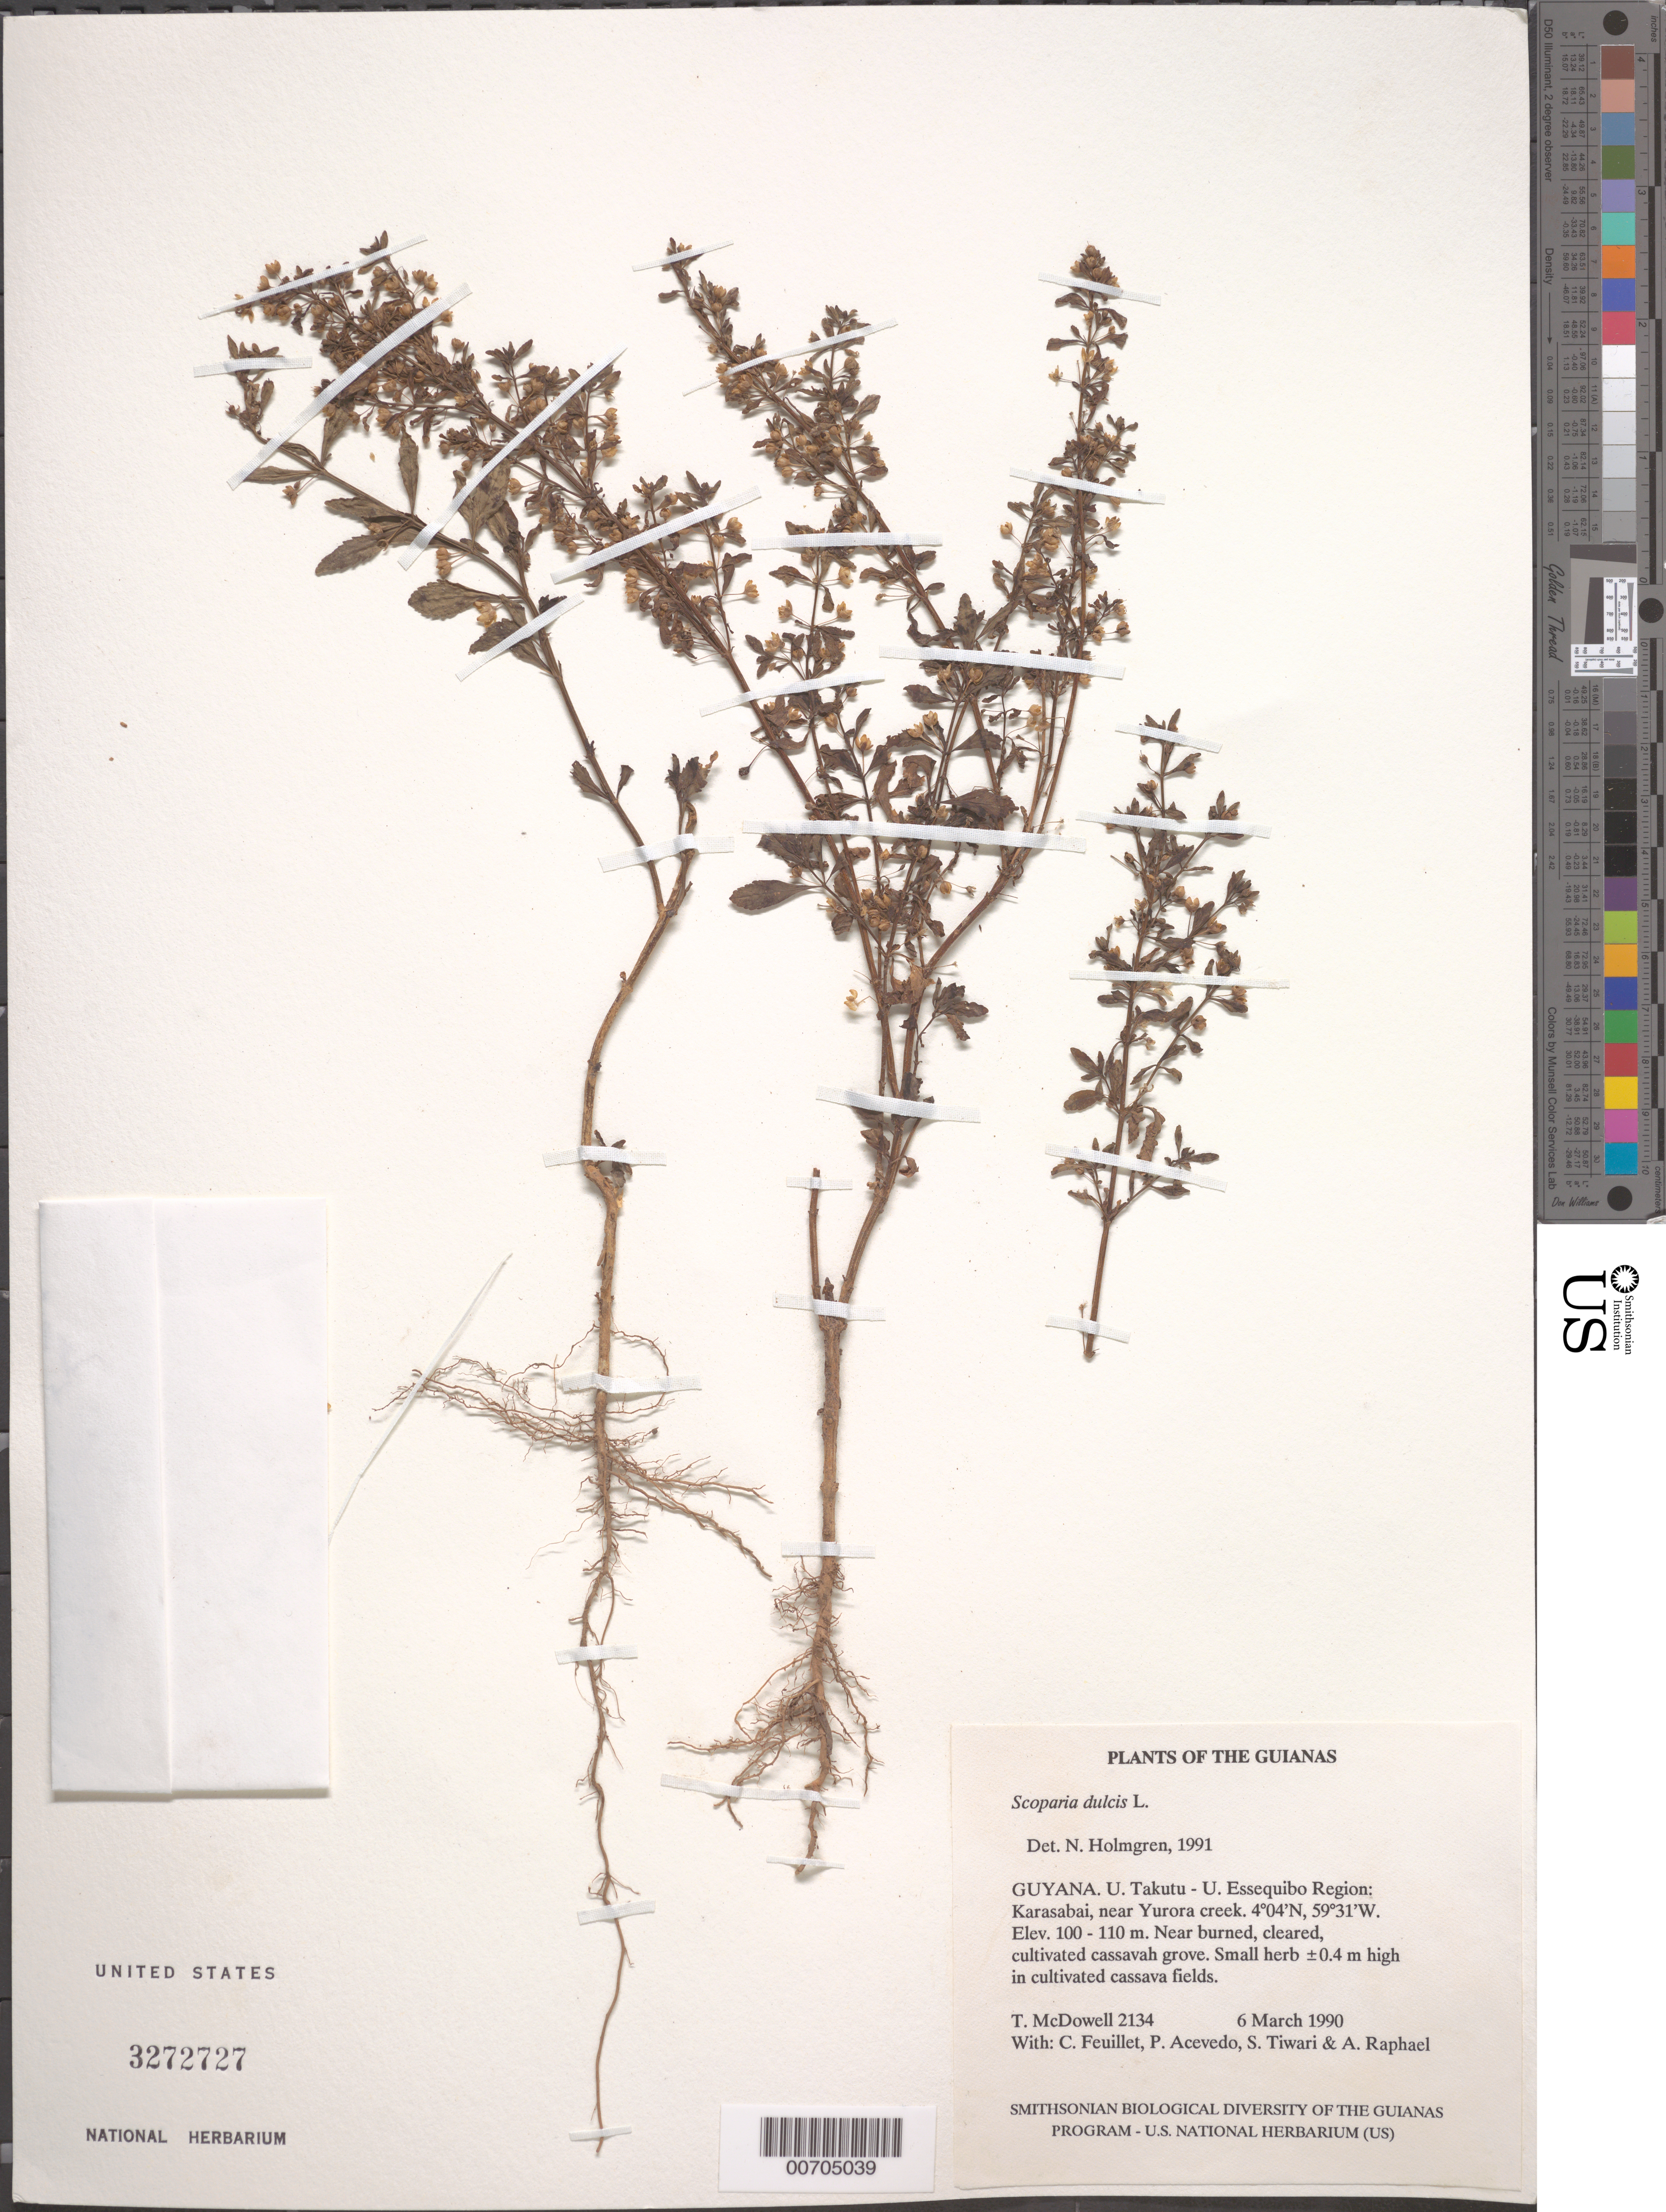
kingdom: Plantae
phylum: Tracheophyta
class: Magnoliopsida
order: Lamiales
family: Plantaginaceae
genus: Scoparia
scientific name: Scoparia dulcis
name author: L.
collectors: T. McDowell, C. Feuillet, P. Acevedo-Rodr., S. Tiwari & A. Raphael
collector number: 2134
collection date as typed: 6 March 1990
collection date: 1990-03-06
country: Guyana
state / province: U. Takutu-U. Essequibo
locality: Karasabai, near Yurora creek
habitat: Near burned, cleared, cultivated cassava grove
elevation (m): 100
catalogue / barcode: US 3272727